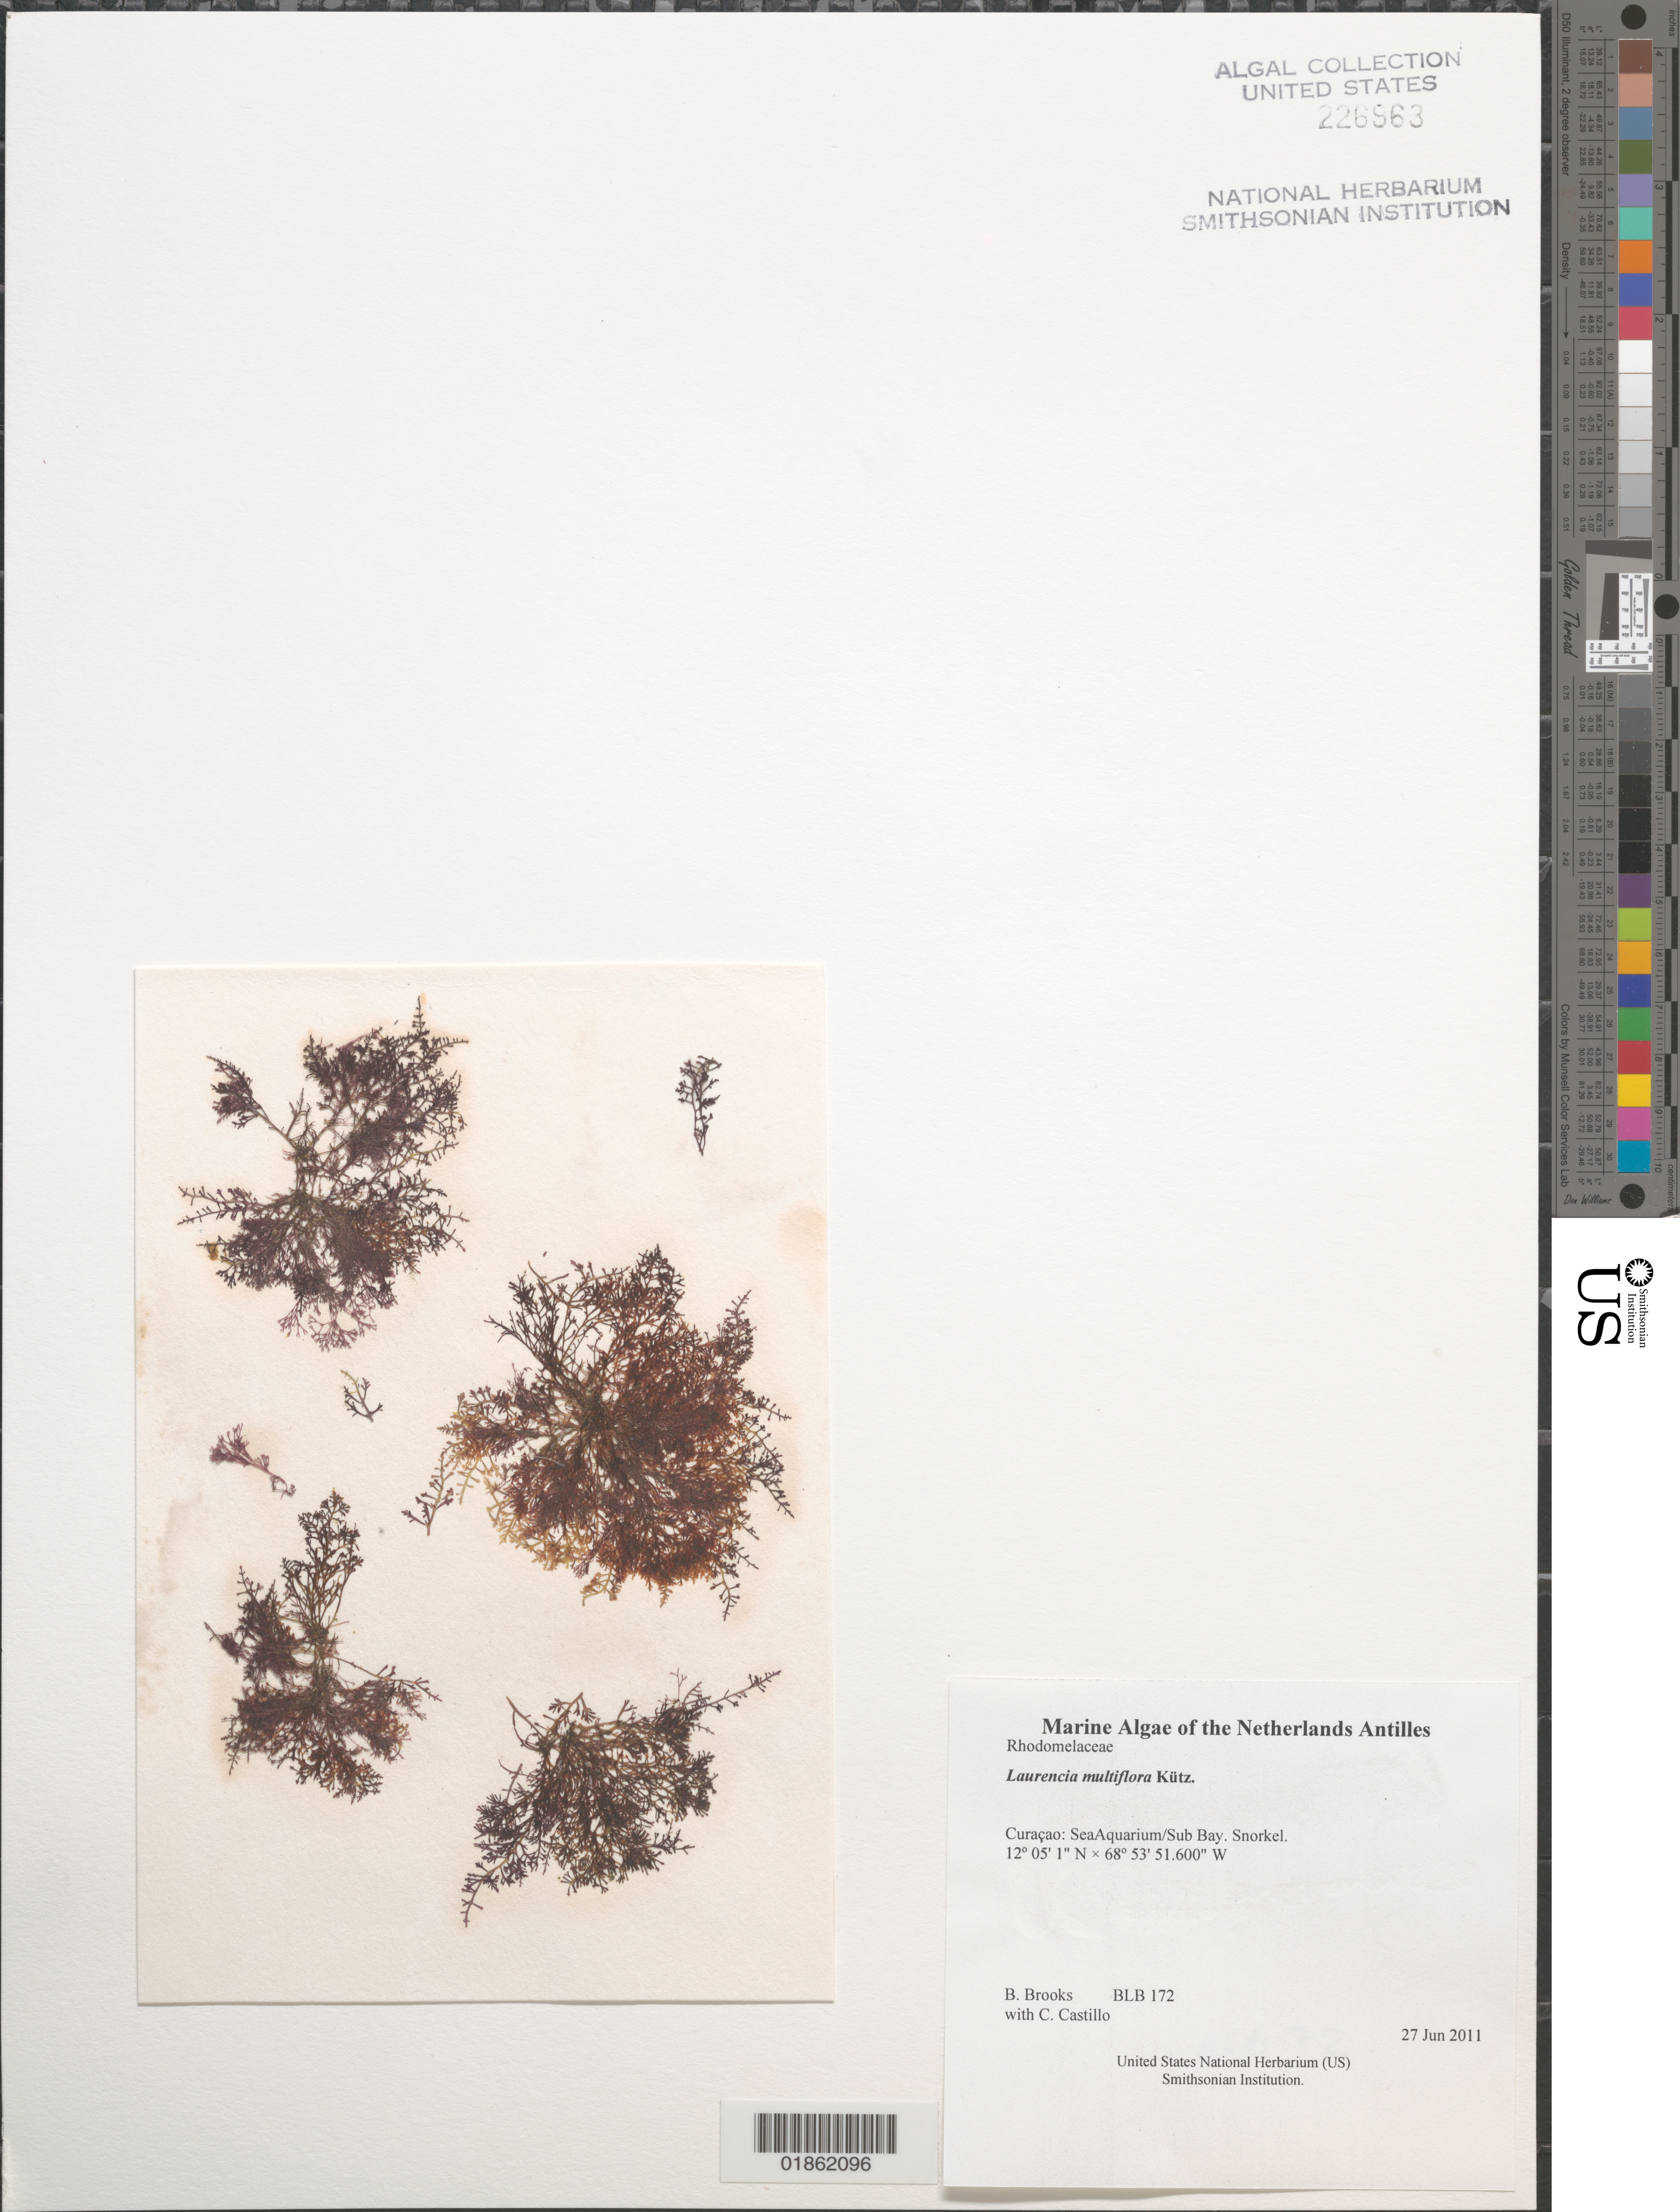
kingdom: Plantae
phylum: Rhodophyta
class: Florideophyceae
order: Ceramiales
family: Rhodomelaceae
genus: Laurencia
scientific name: Laurencia sp.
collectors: B. Brooks & C. Castillo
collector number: BLB 172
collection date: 2011-06-27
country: Curaçao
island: Curaçao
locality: SeaAquarium/Sub Bay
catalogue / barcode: US 226963